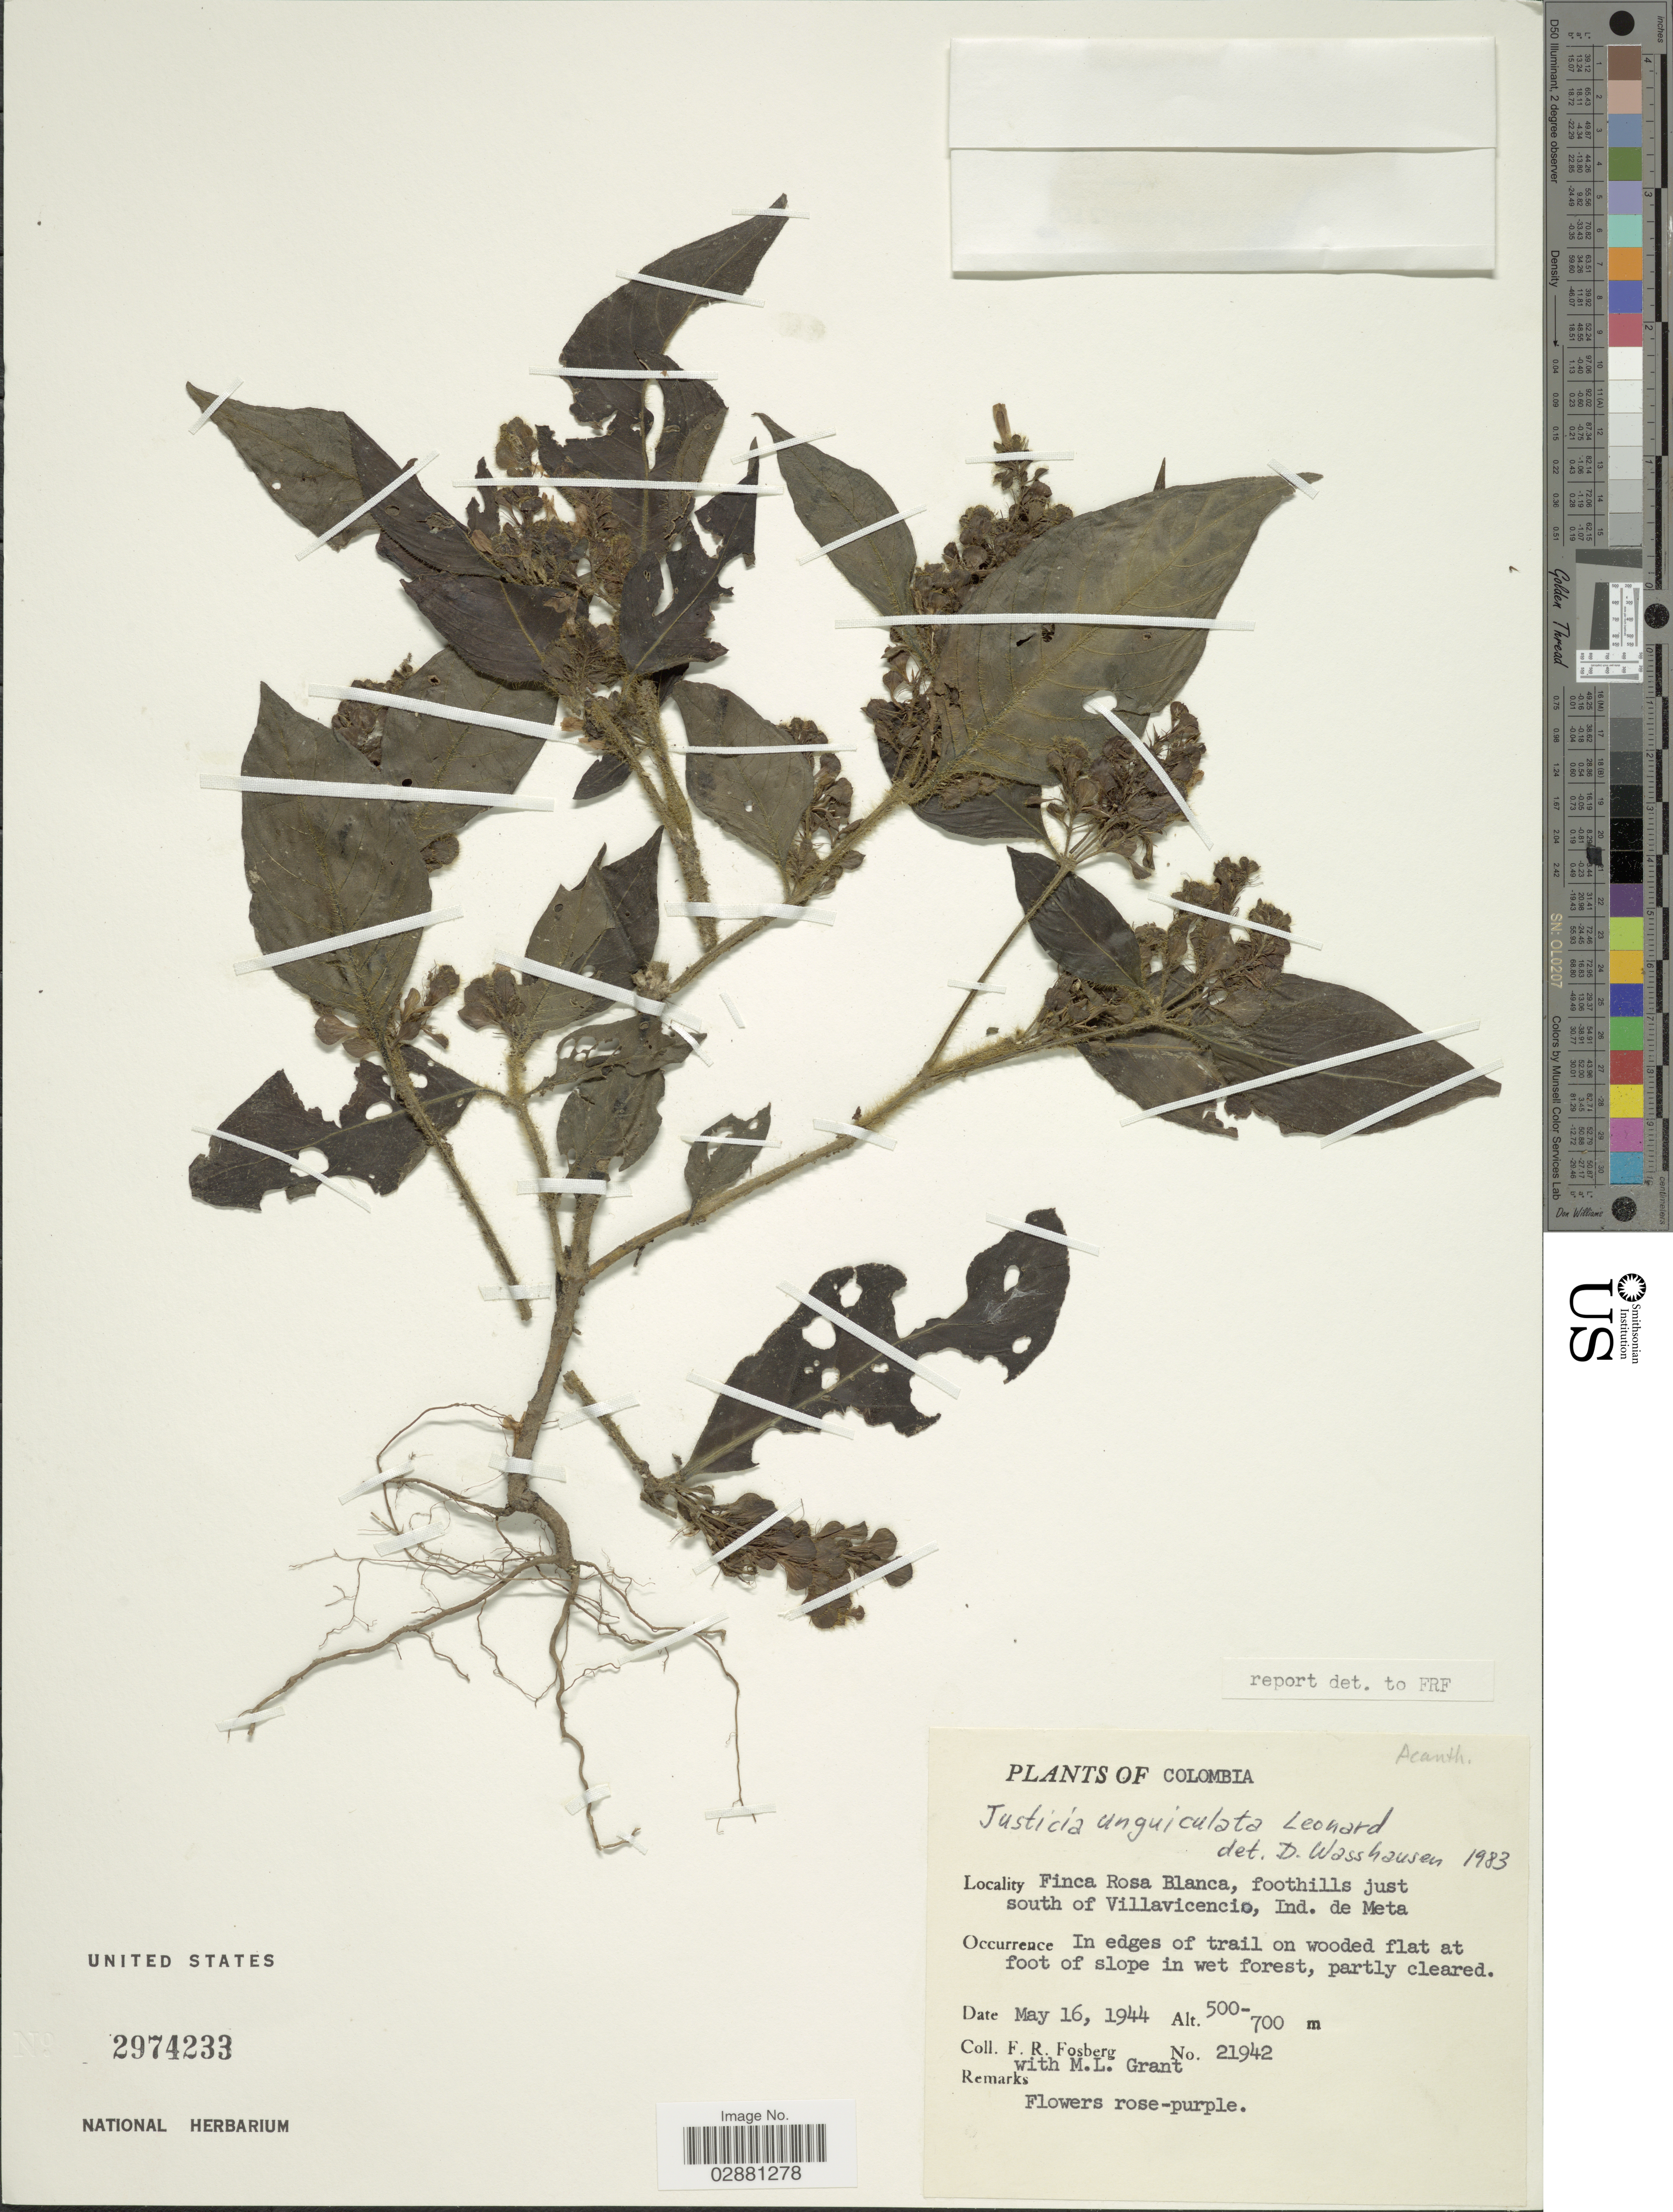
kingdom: Plantae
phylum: Tracheophyta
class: Magnoliopsida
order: Lamiales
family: Acanthaceae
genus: Justicia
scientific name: Justicia unguiculata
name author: Leonard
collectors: F. R. Fosberg & M. L. Grant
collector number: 21942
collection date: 1944-05-16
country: Colombia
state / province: Meta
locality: Finca Rosa Blanca, foothills just south of Villavicencio, Ind. de Meta.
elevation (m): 500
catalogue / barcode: US 2974233